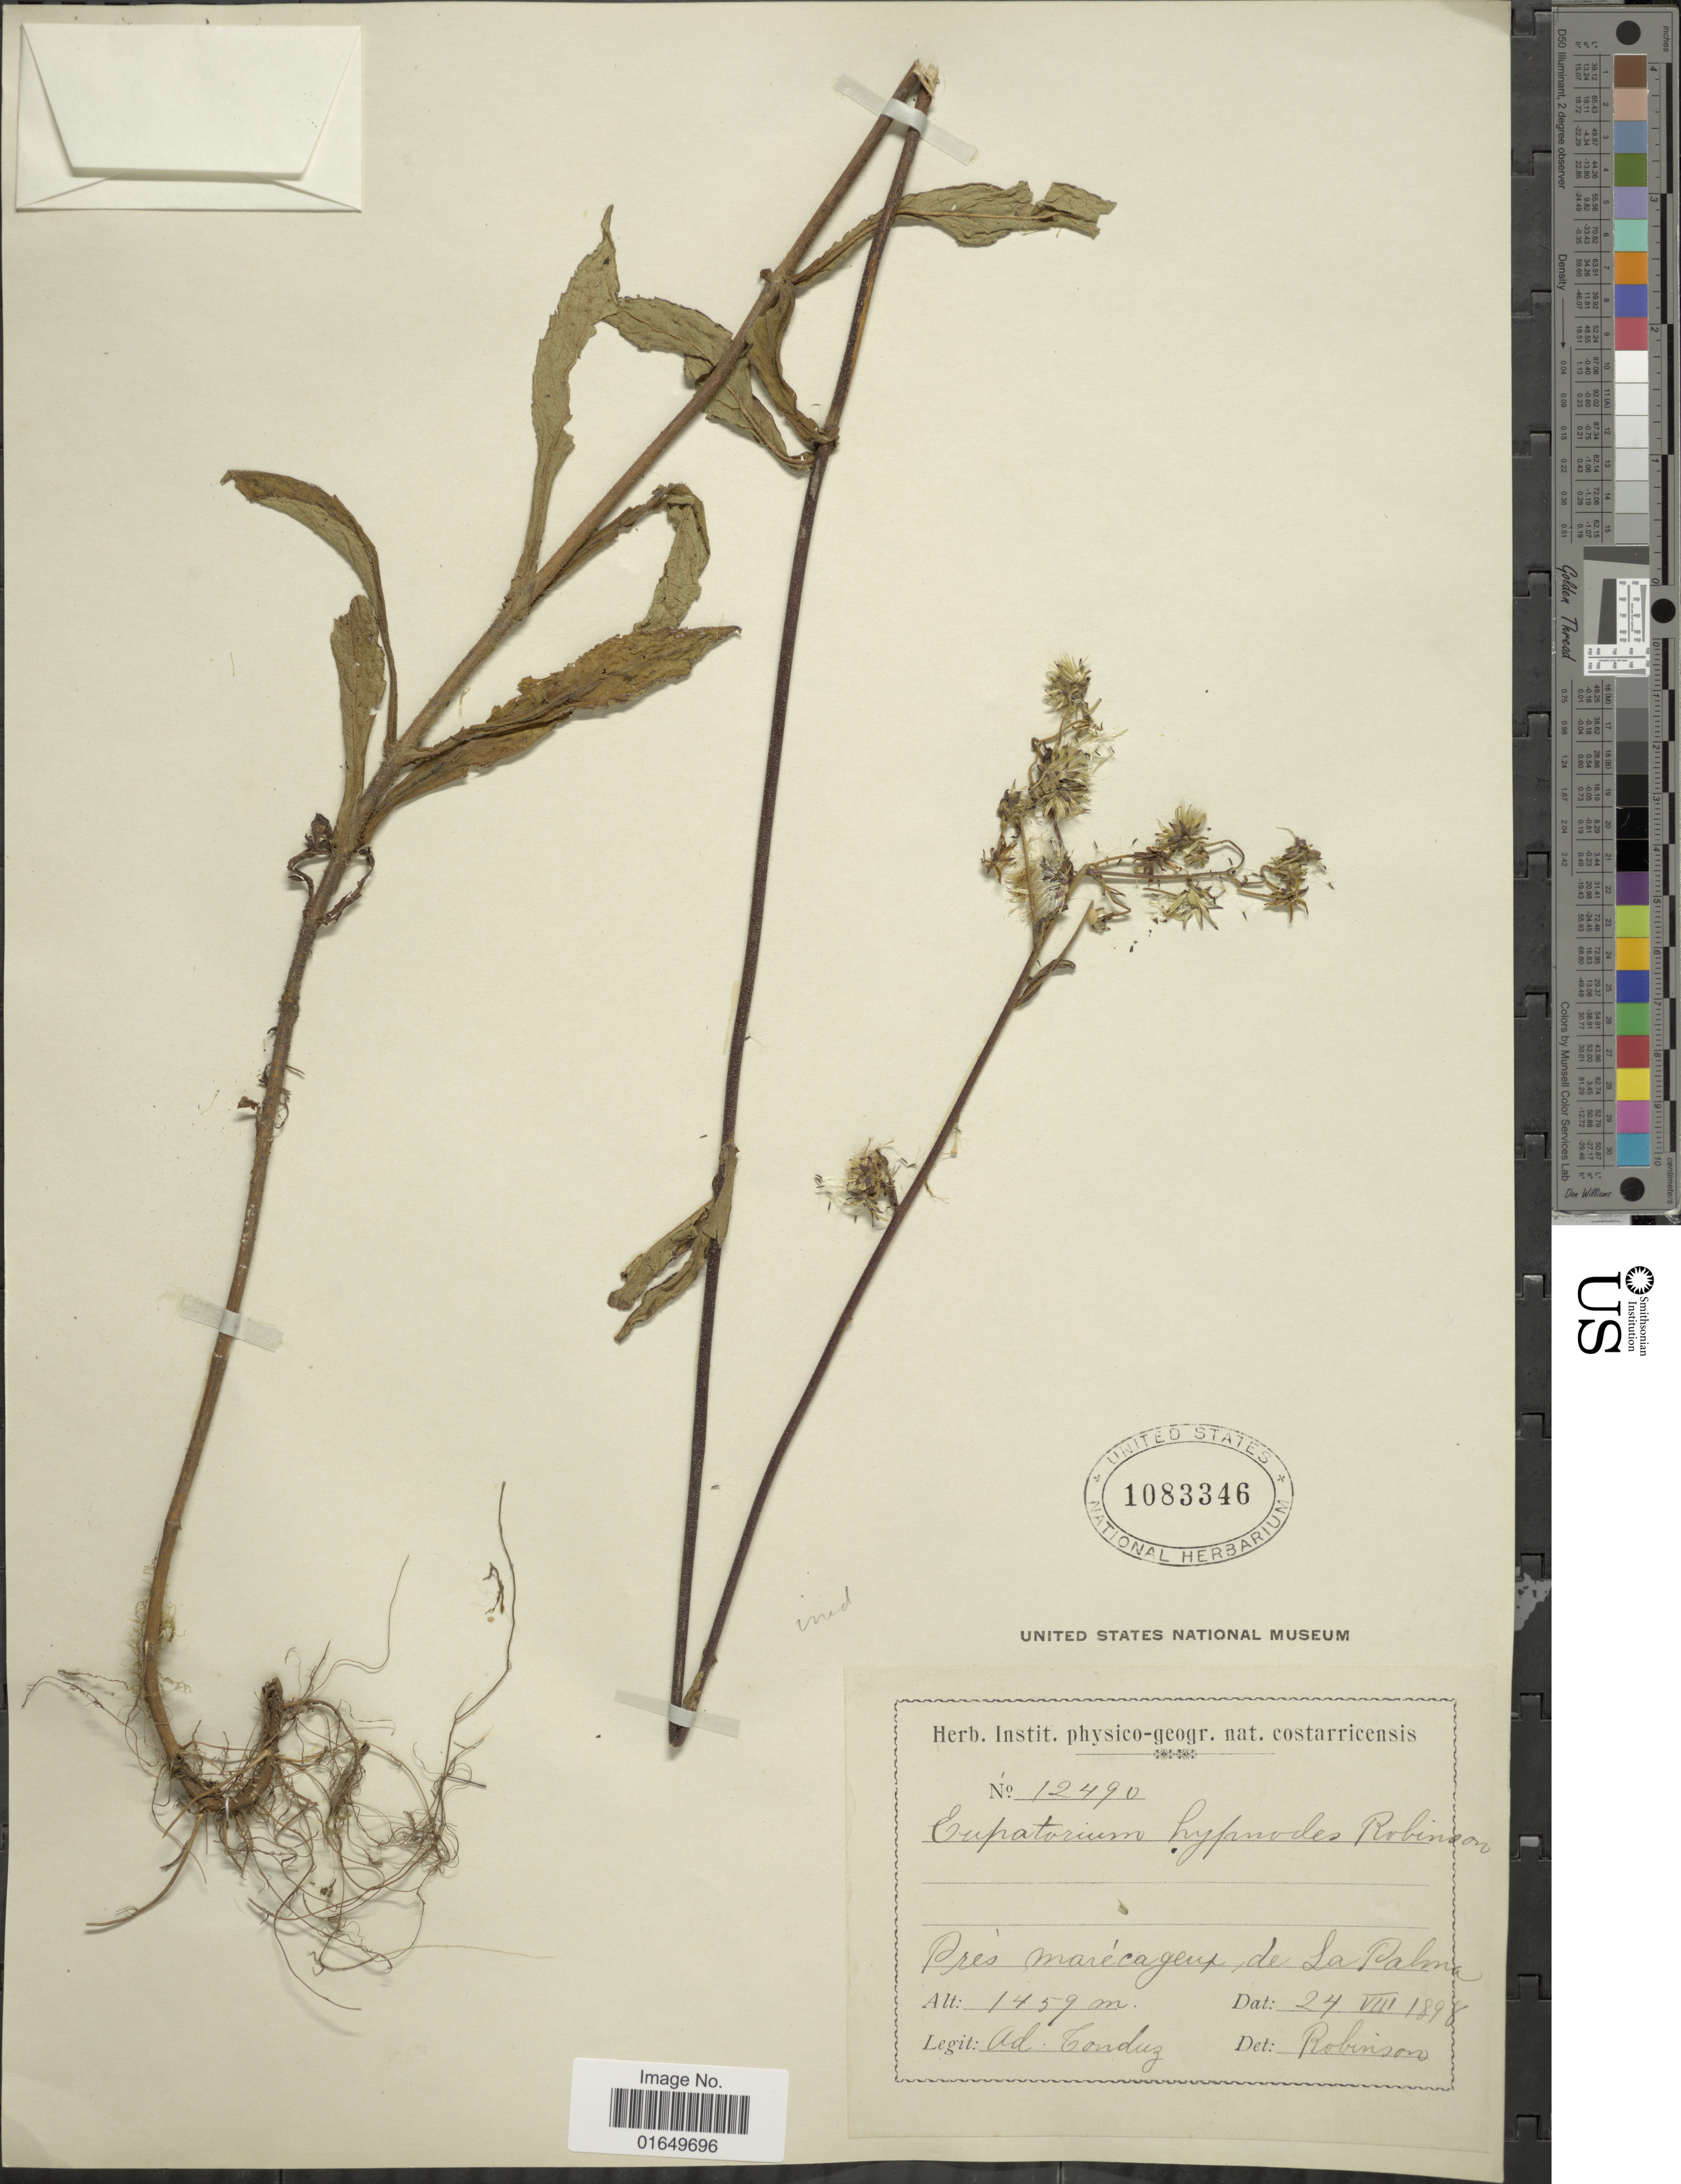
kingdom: Plantae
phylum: Tracheophyta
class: Magnoliopsida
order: Asterales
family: Asteraceae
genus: Polyanthina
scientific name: Polyanthina nemorosa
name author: (Klatt) R.M. King & H. Rob.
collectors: A. Tonduz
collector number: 12490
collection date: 1898-08-24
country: Costa Rica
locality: Prés marécageux de La Palma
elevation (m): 1459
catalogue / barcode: US 1083346